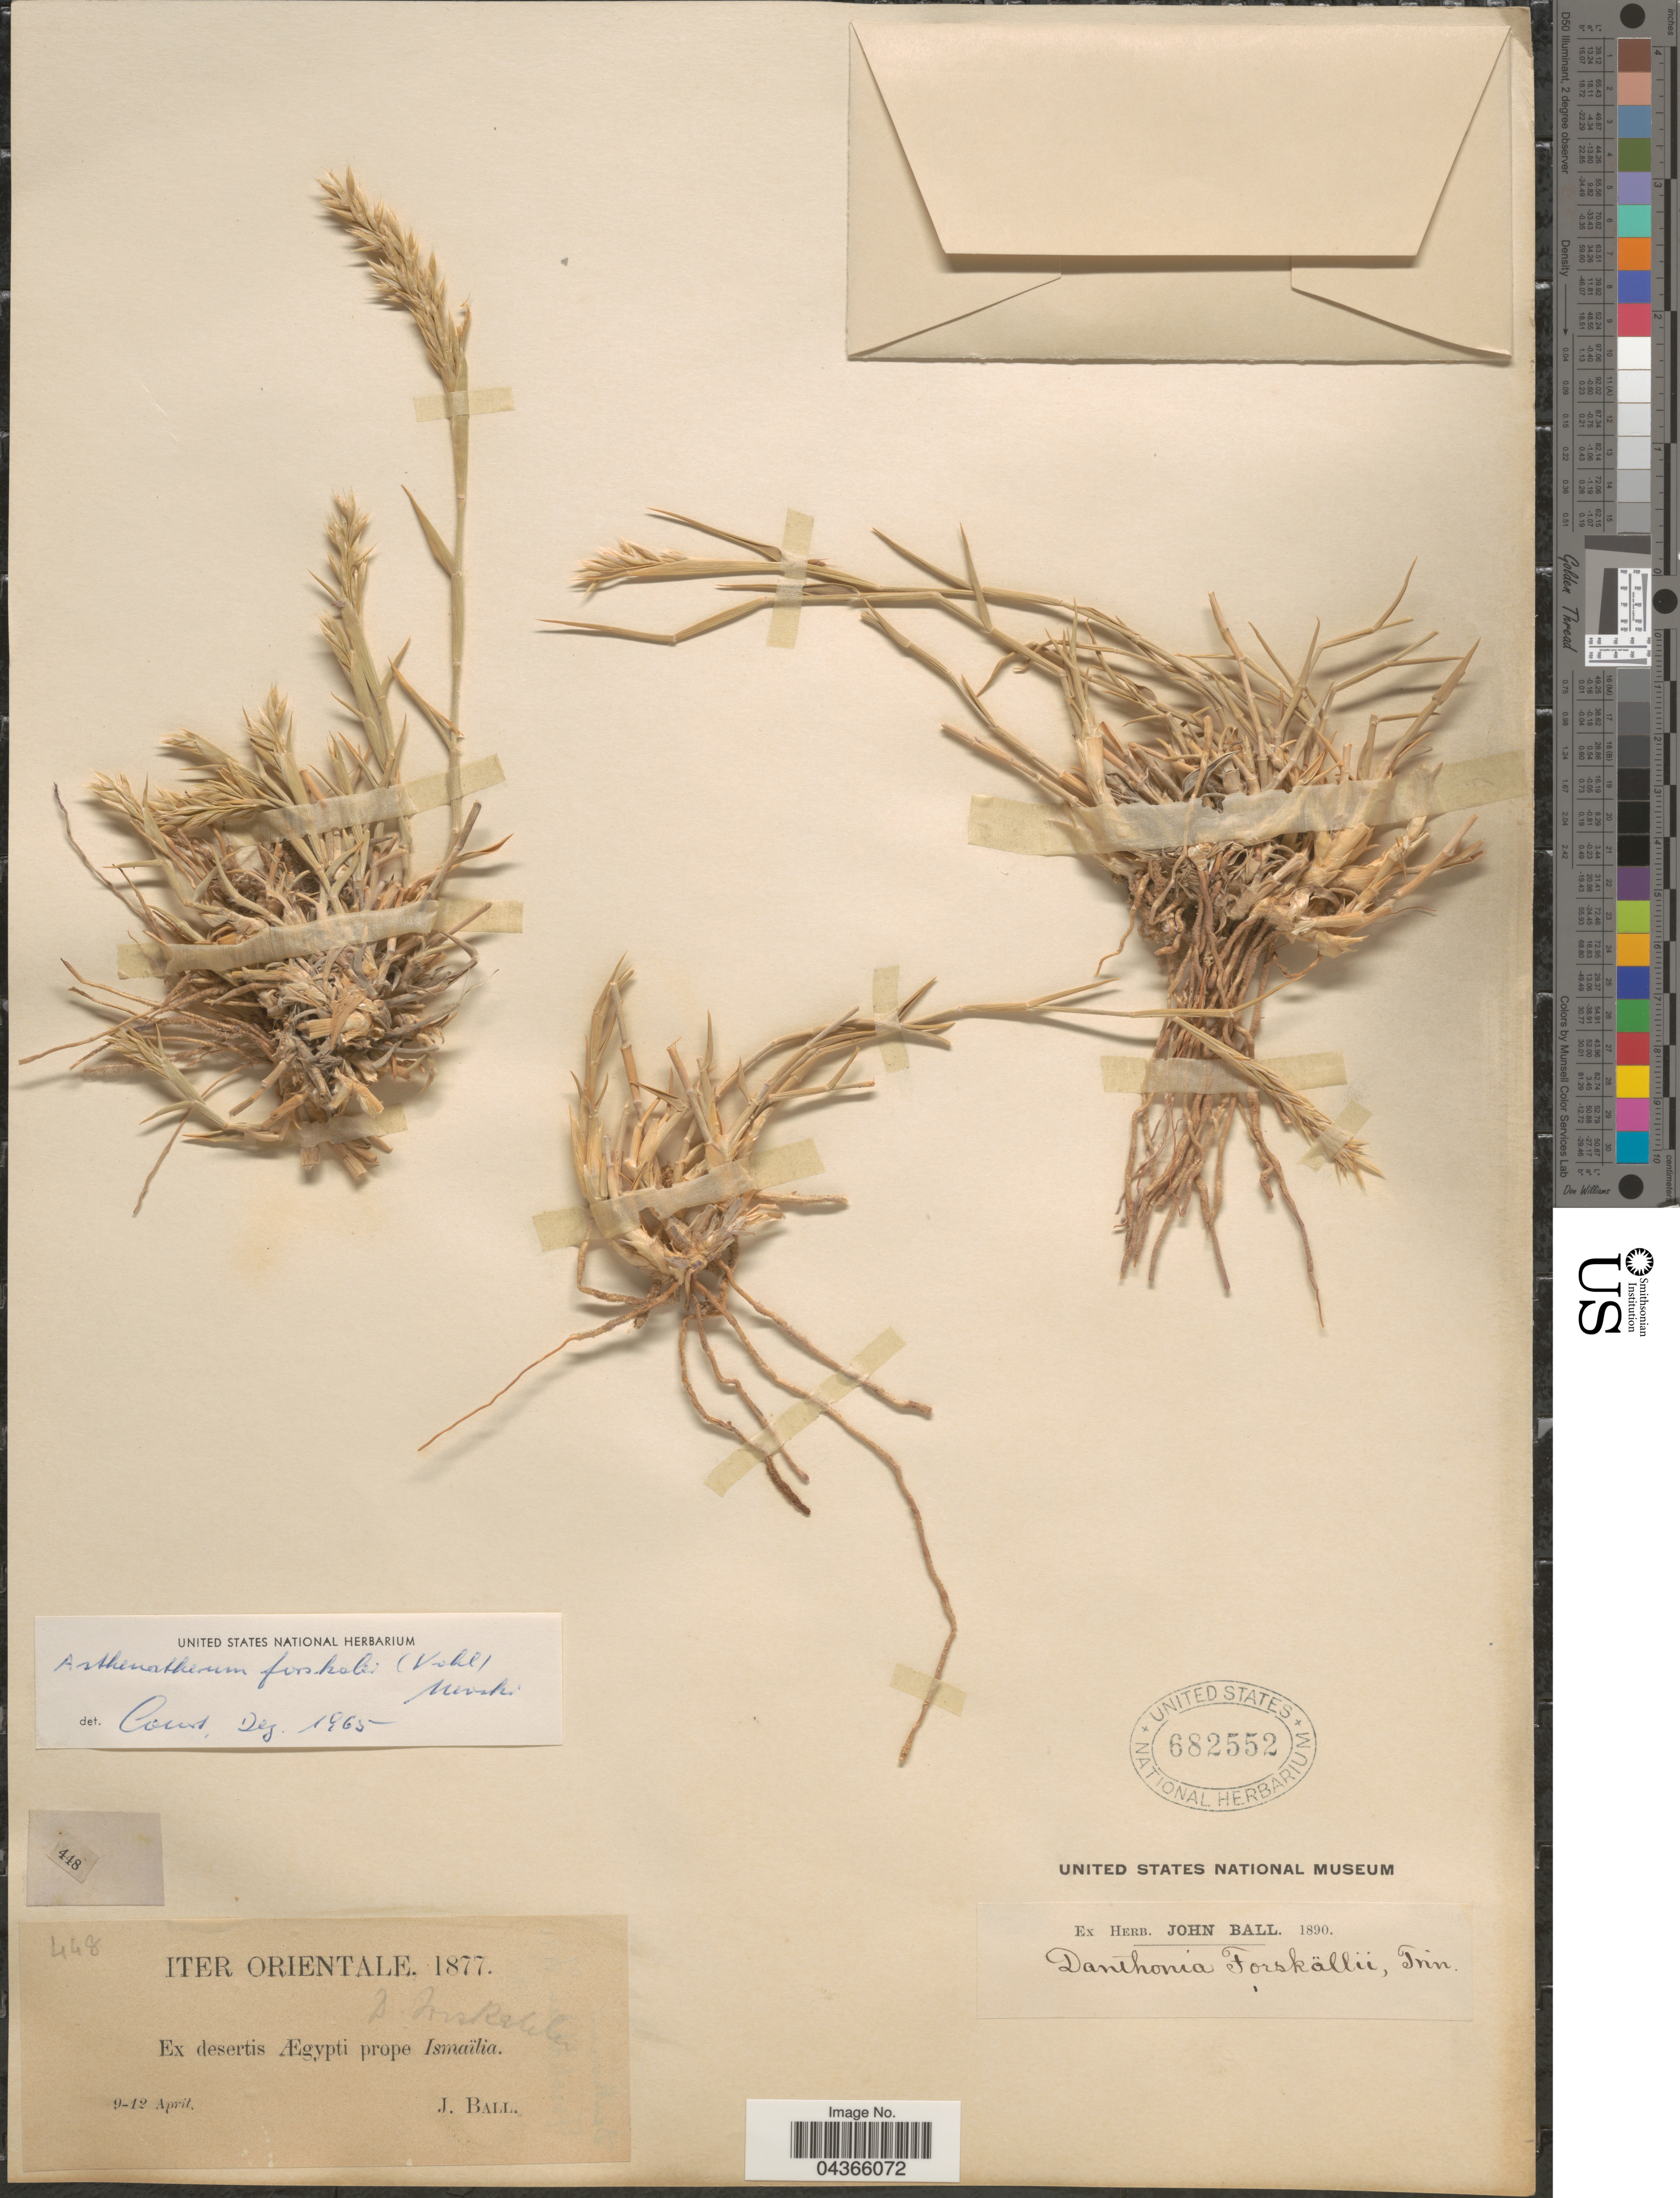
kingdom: Plantae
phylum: Tracheophyta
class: Liliopsida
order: Poales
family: Poaceae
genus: Centropodia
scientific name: Centropodia forsskalii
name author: (Vahl) Cope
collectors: J. Ball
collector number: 448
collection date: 1877-04-09/1877-04-12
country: Egypt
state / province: Al Isma'iliyah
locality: Iter Orientale. Ex desertis Ægypti prope Ismaïlia.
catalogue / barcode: US 682552